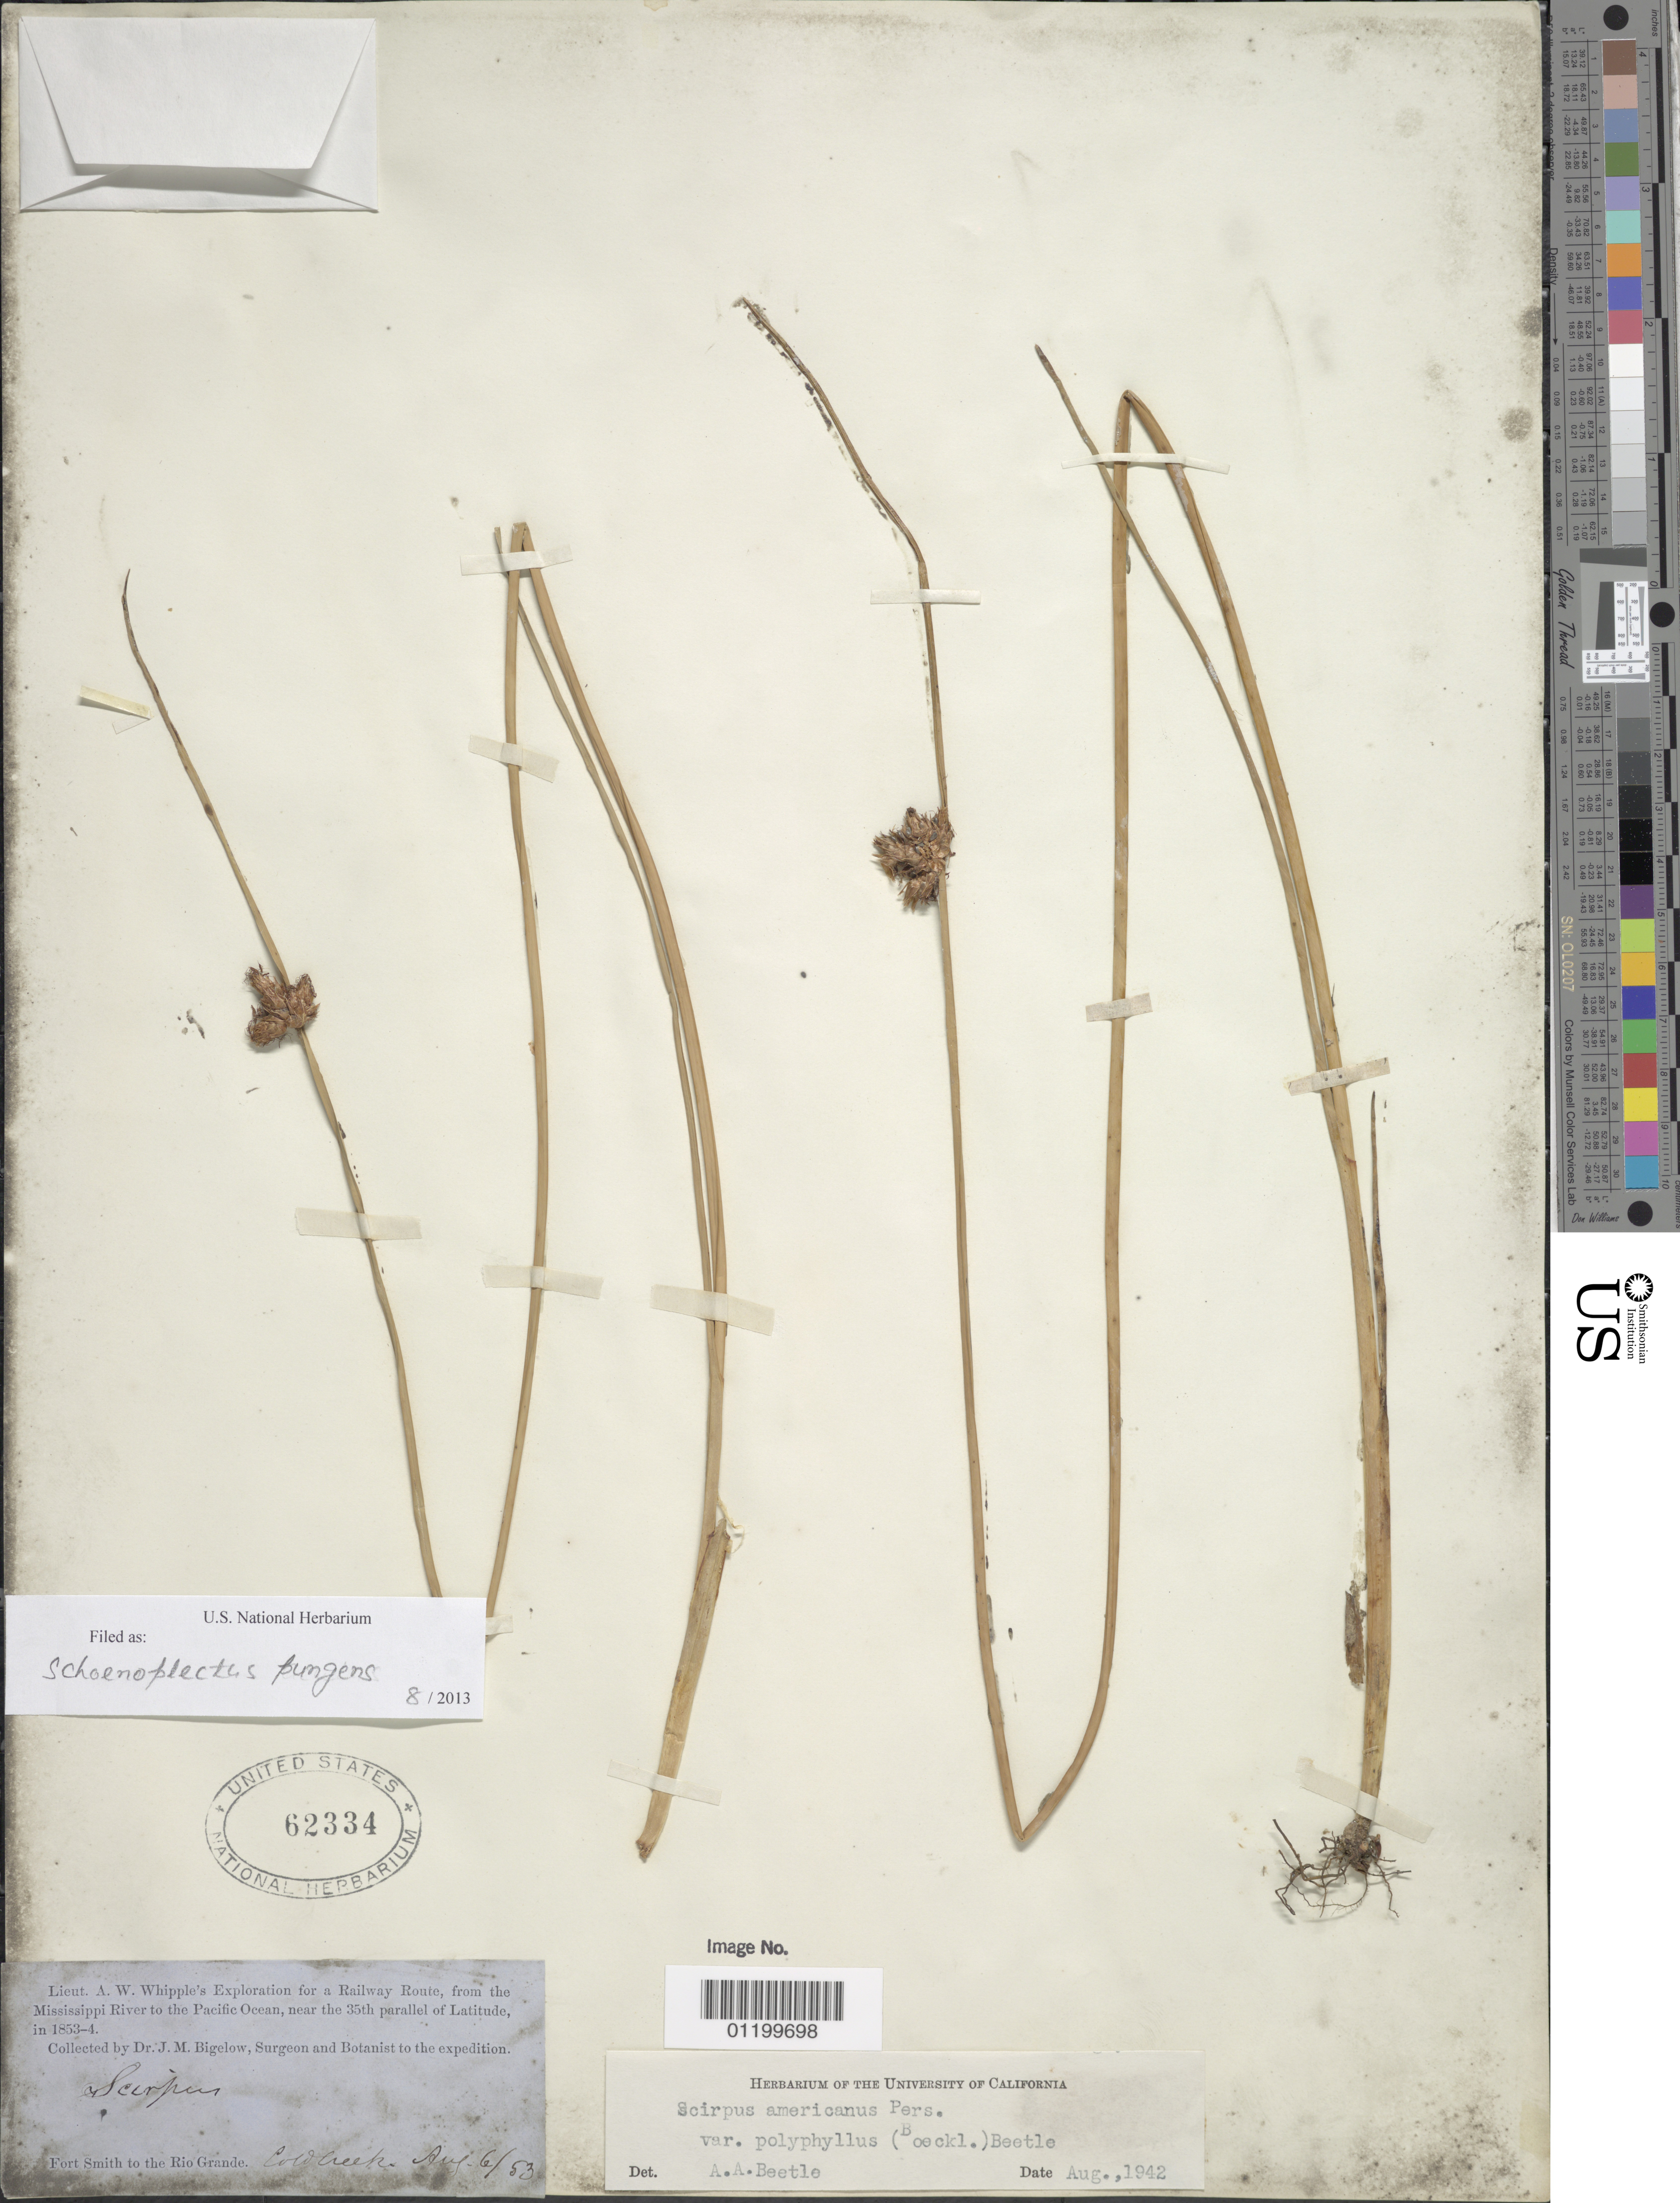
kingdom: Plantae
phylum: Tracheophyta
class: Liliopsida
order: Poales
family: Cyperaceae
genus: Schoenoplectus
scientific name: Schoenoplectus pungens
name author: (Vahl) Palla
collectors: J. M. Bigelow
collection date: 1853-08-06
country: United States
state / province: Oklahoma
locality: Fort Smith to Rio Grande, Cold Creek.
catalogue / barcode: US 62334